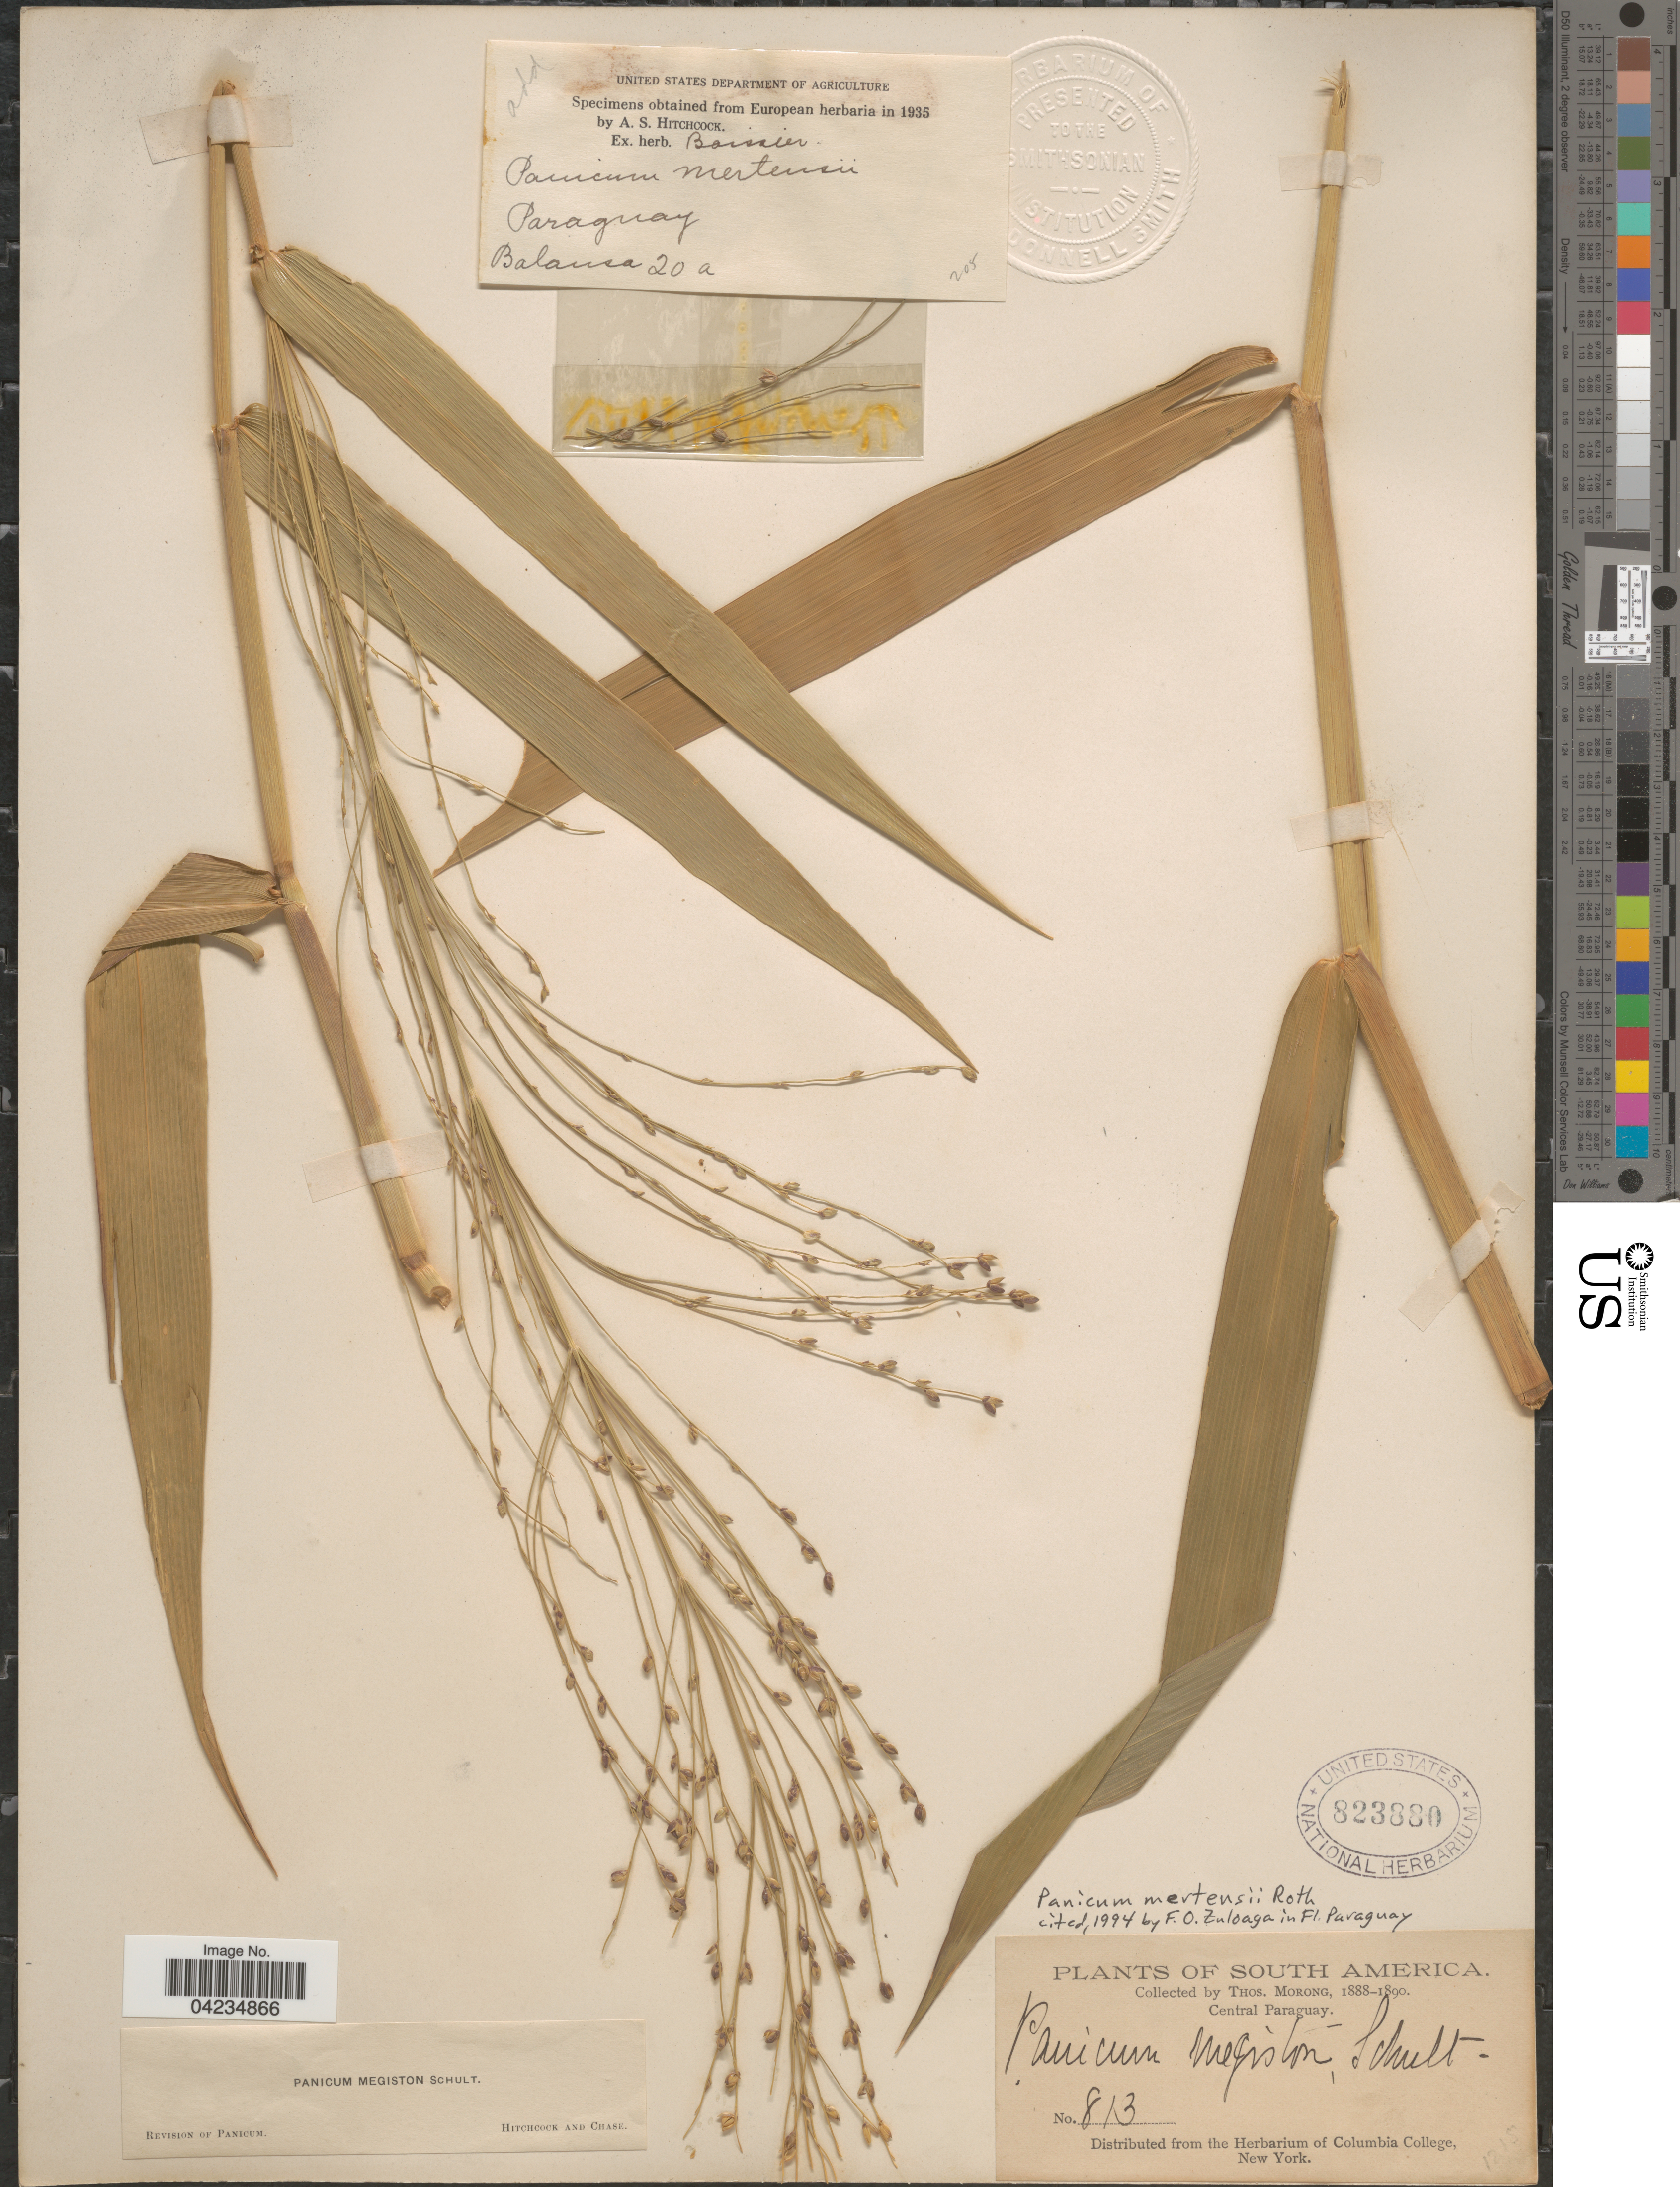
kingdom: Plantae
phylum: Tracheophyta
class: Liliopsida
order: Poales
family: Poaceae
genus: Stephostachys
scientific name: Stephostachys mertensii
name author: (Roth) Zuloaga & Marrone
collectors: ex herb. T. Morong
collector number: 813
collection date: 1888/1890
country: Paraguay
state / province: Central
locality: Central Paraguay.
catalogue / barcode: US 823880